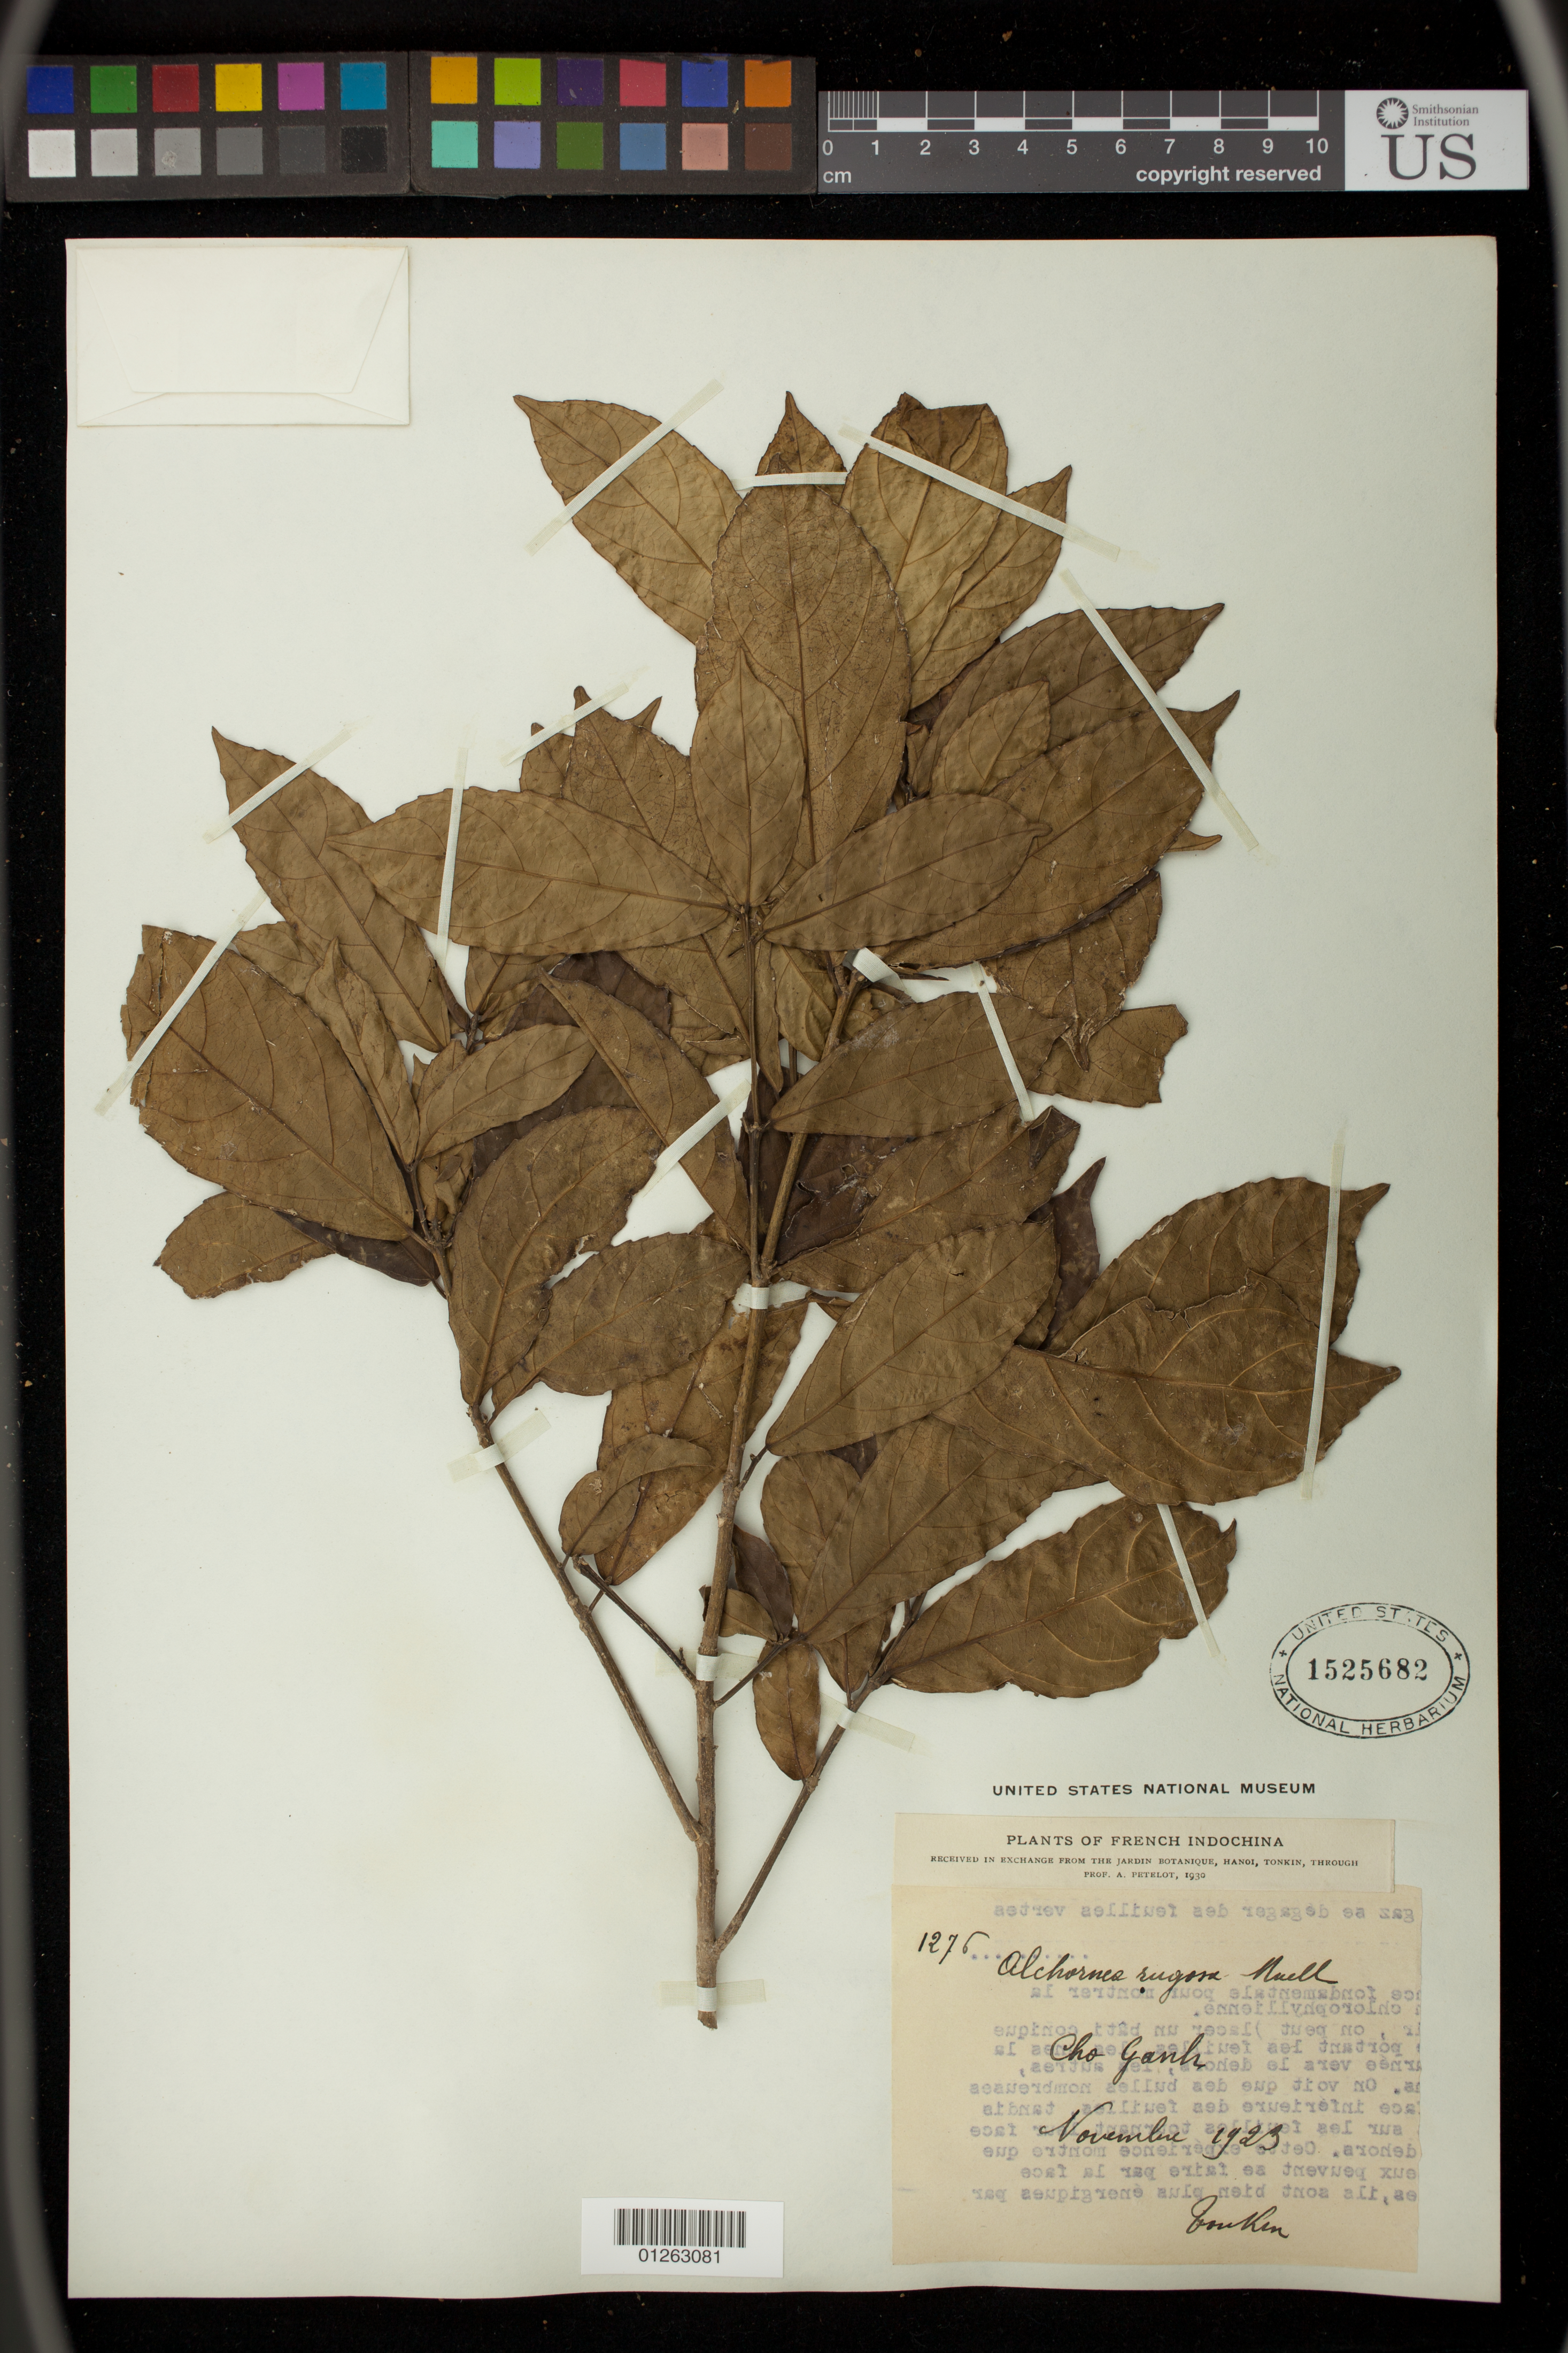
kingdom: Plantae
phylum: Tracheophyta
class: Magnoliopsida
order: Malpighiales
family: Euphorbiaceae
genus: Alchornea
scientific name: Alchornea rugosa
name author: (Lour.) Müll. Arg.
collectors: A. Petelot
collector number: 1276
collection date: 1923-11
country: Vietnam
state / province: Ninh Bình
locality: Cho Ganh, Tonkin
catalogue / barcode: US 1525682